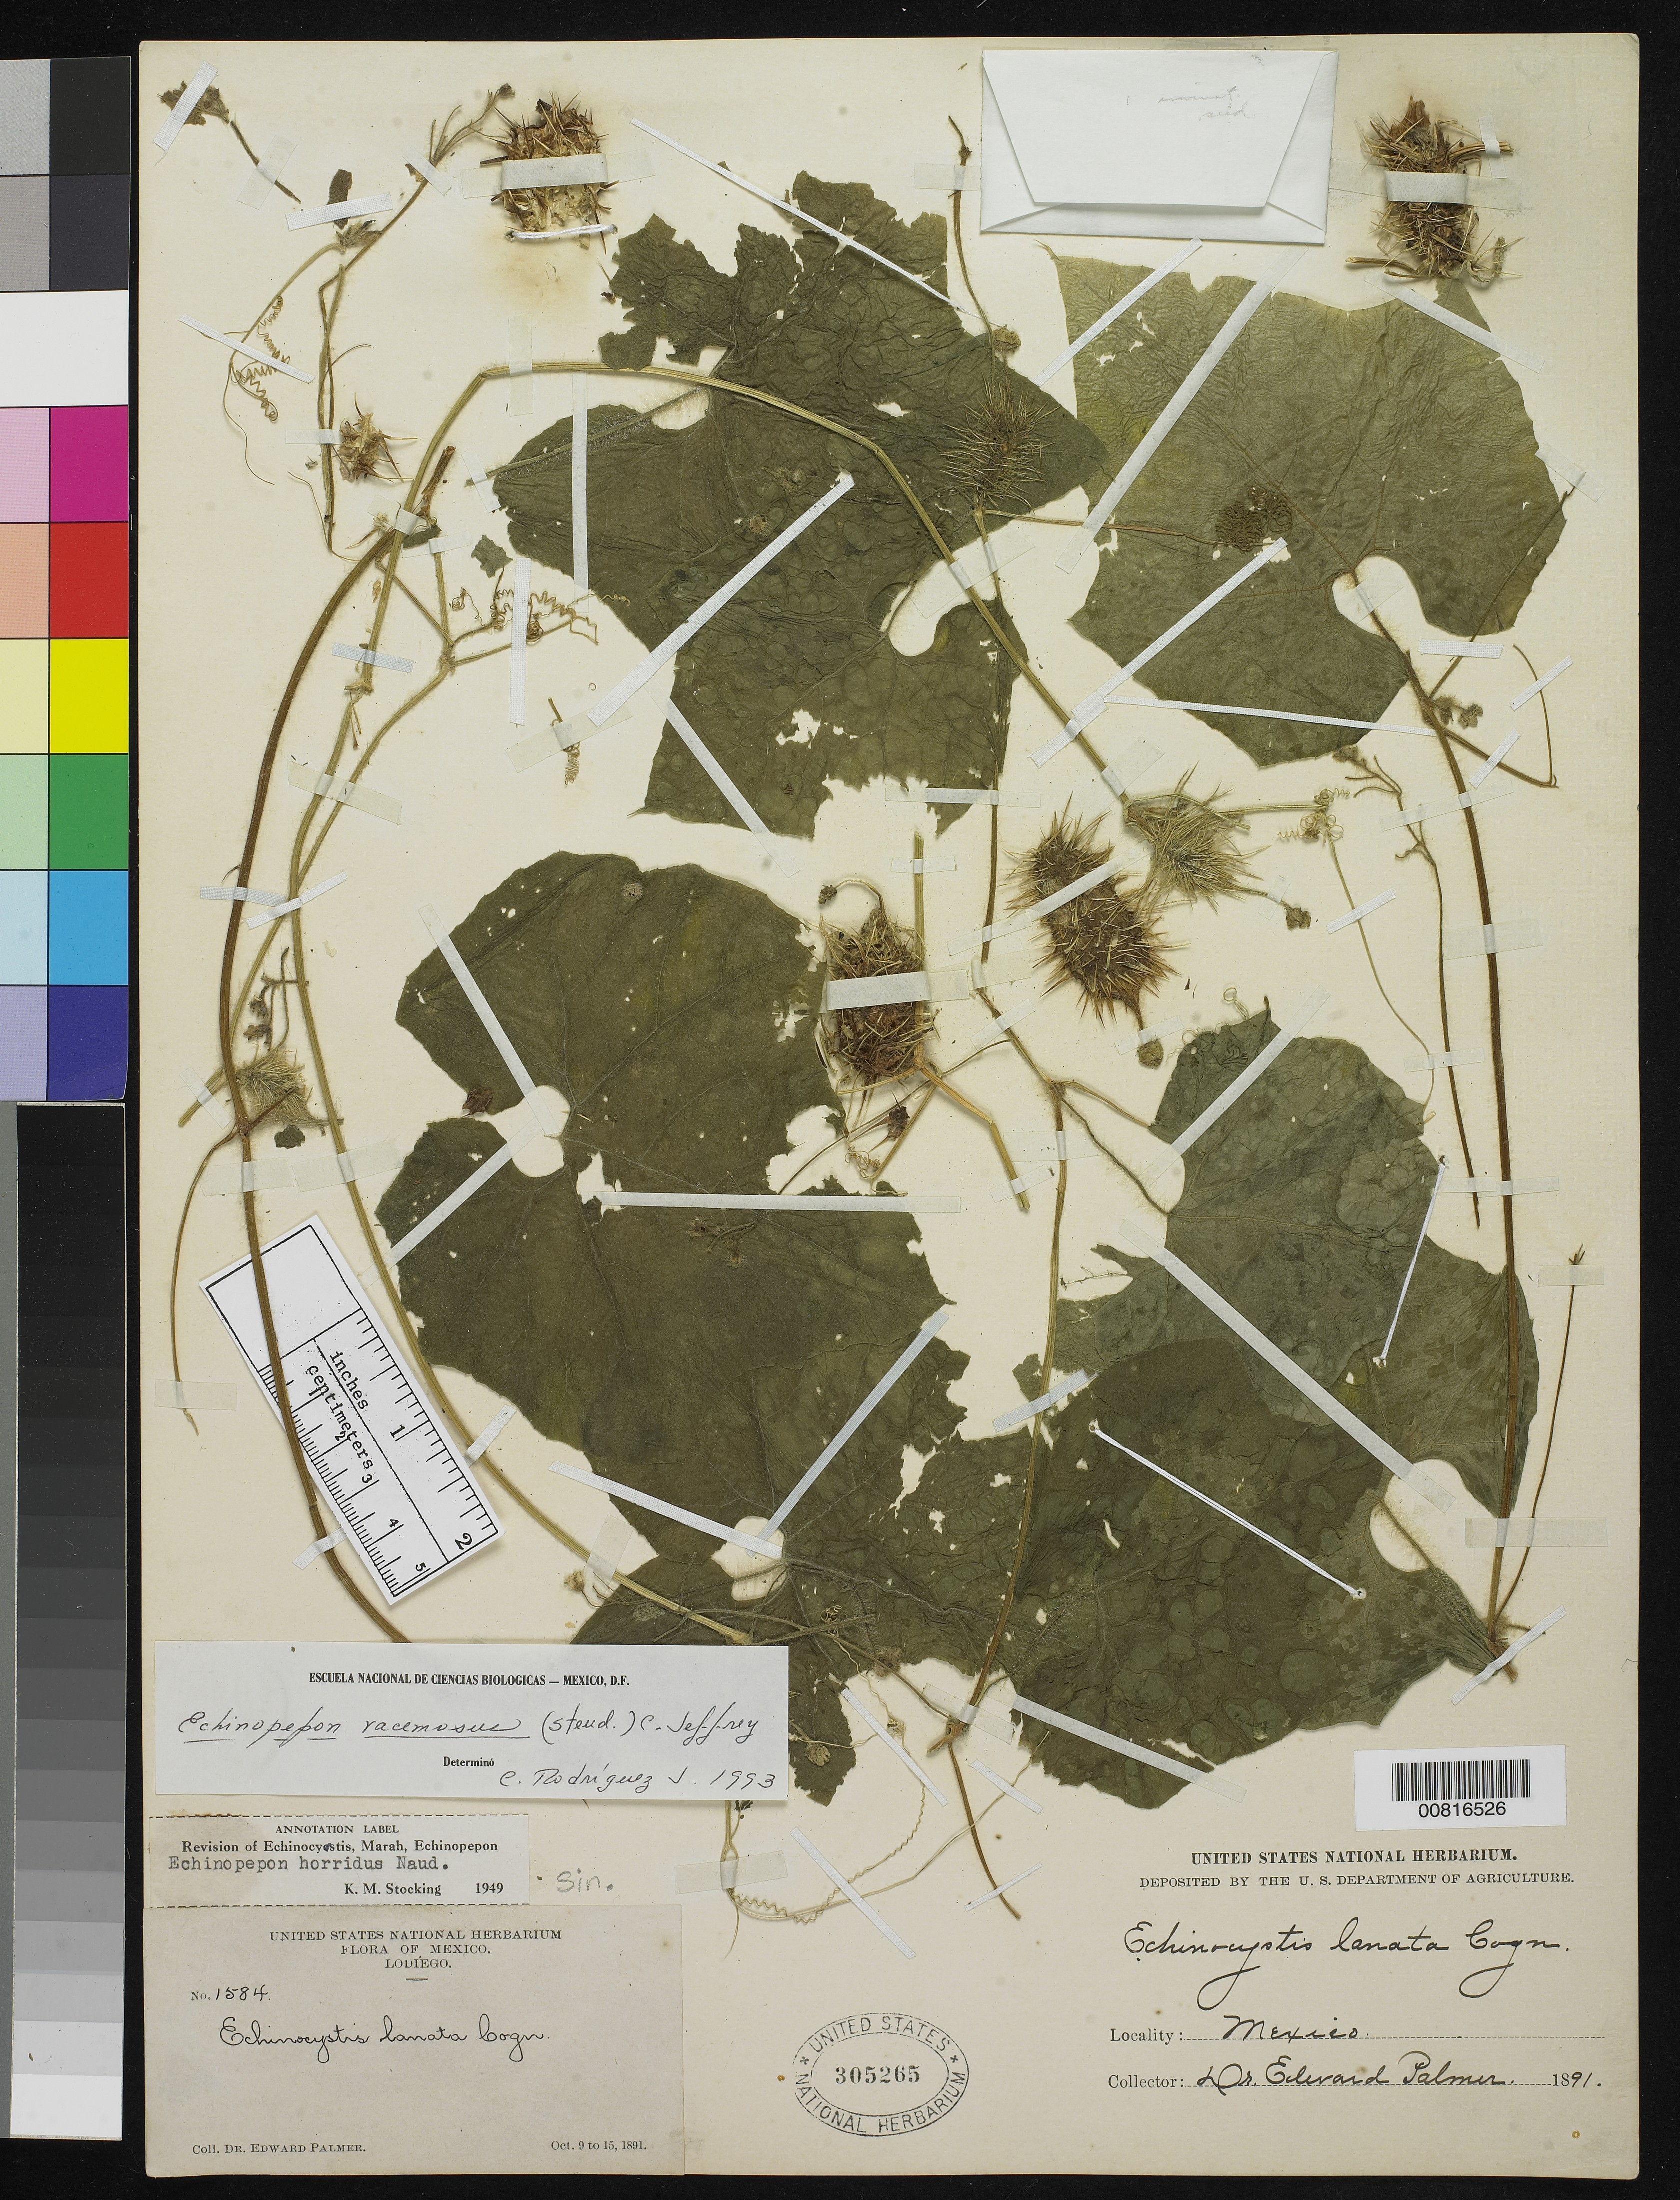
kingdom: Plantae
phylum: Tracheophyta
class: Magnoliopsida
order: Cucurbitales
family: Cucurbitaceae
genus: Echinopepon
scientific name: Echinopepon racemosus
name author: (Steud.) C. Jeffrey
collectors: E. Palmer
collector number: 1584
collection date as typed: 09 Oct 1891 to 15 Oct 1891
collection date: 1891-10-09/1891-10-15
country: Mexico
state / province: Sinaloa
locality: Lodiego, Sinaloa.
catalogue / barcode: US 305265